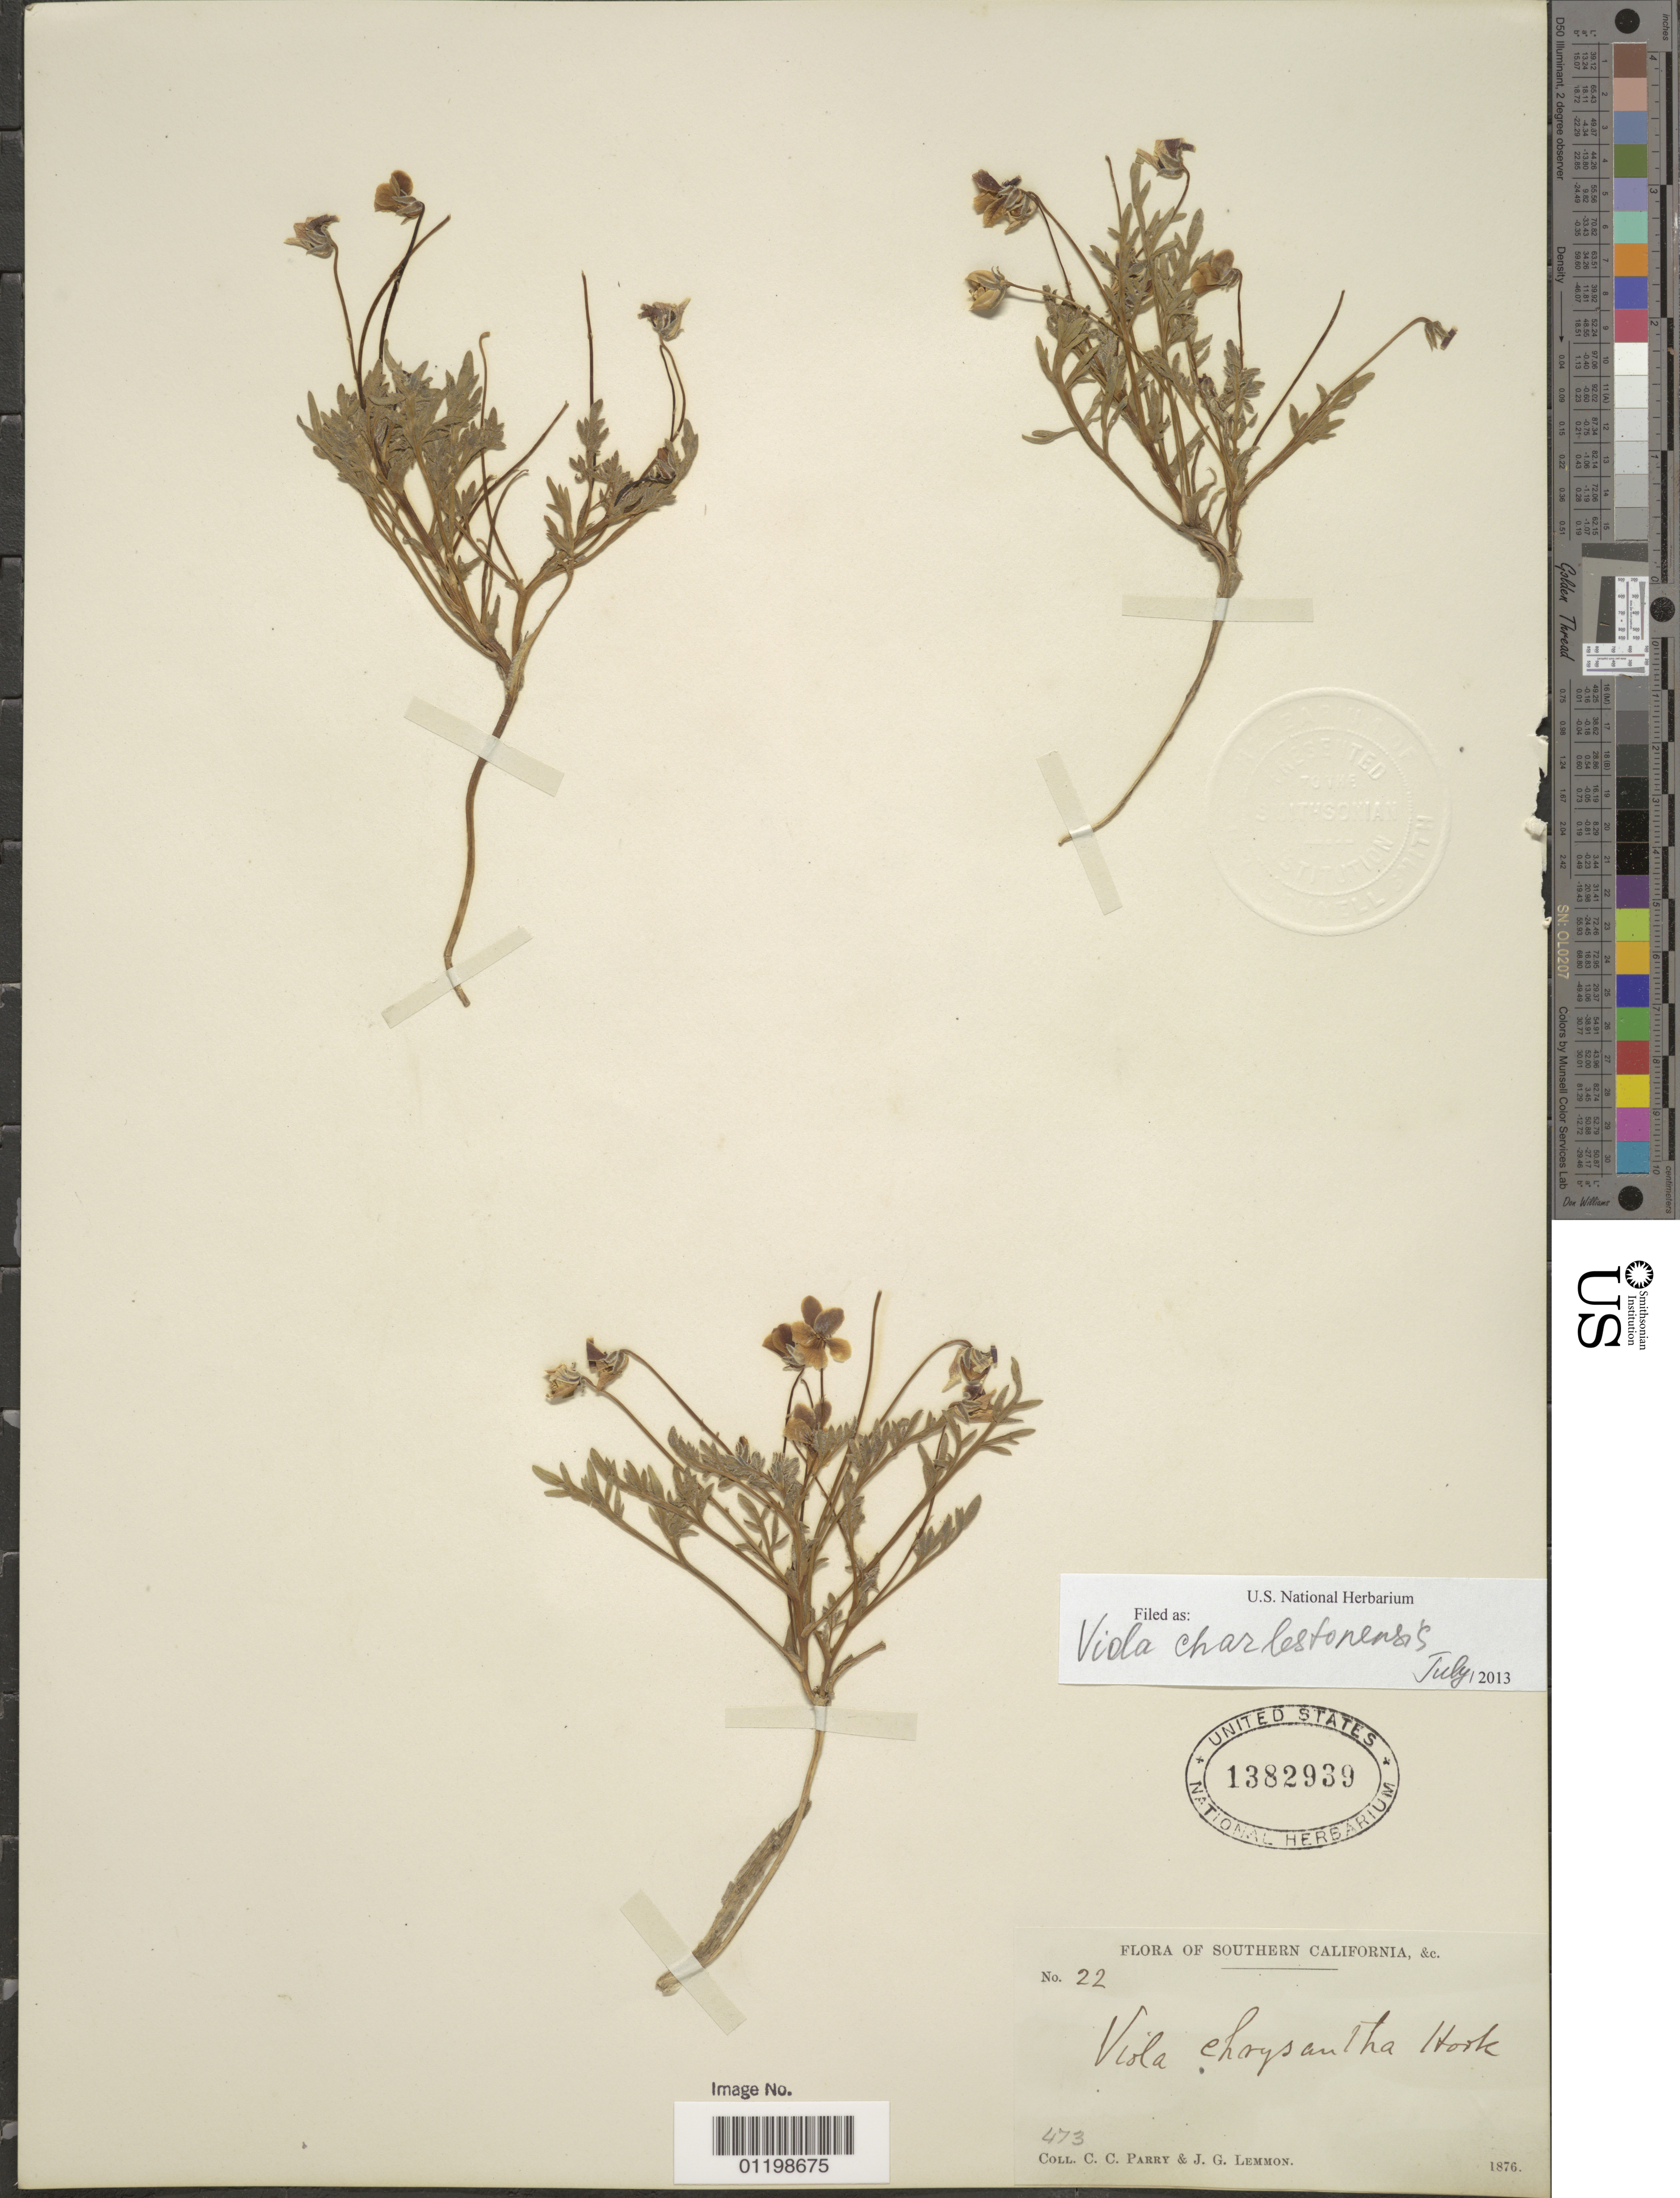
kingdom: Plantae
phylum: Tracheophyta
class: Magnoliopsida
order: Malpighiales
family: Violaceae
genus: Viola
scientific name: Viola charlestonensis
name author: M.S. Baker & J.C. Clausen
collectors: C. C. Parry & J. G. Lemmon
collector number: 22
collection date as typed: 1876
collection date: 1876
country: United States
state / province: California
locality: Southern California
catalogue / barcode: US 1382939